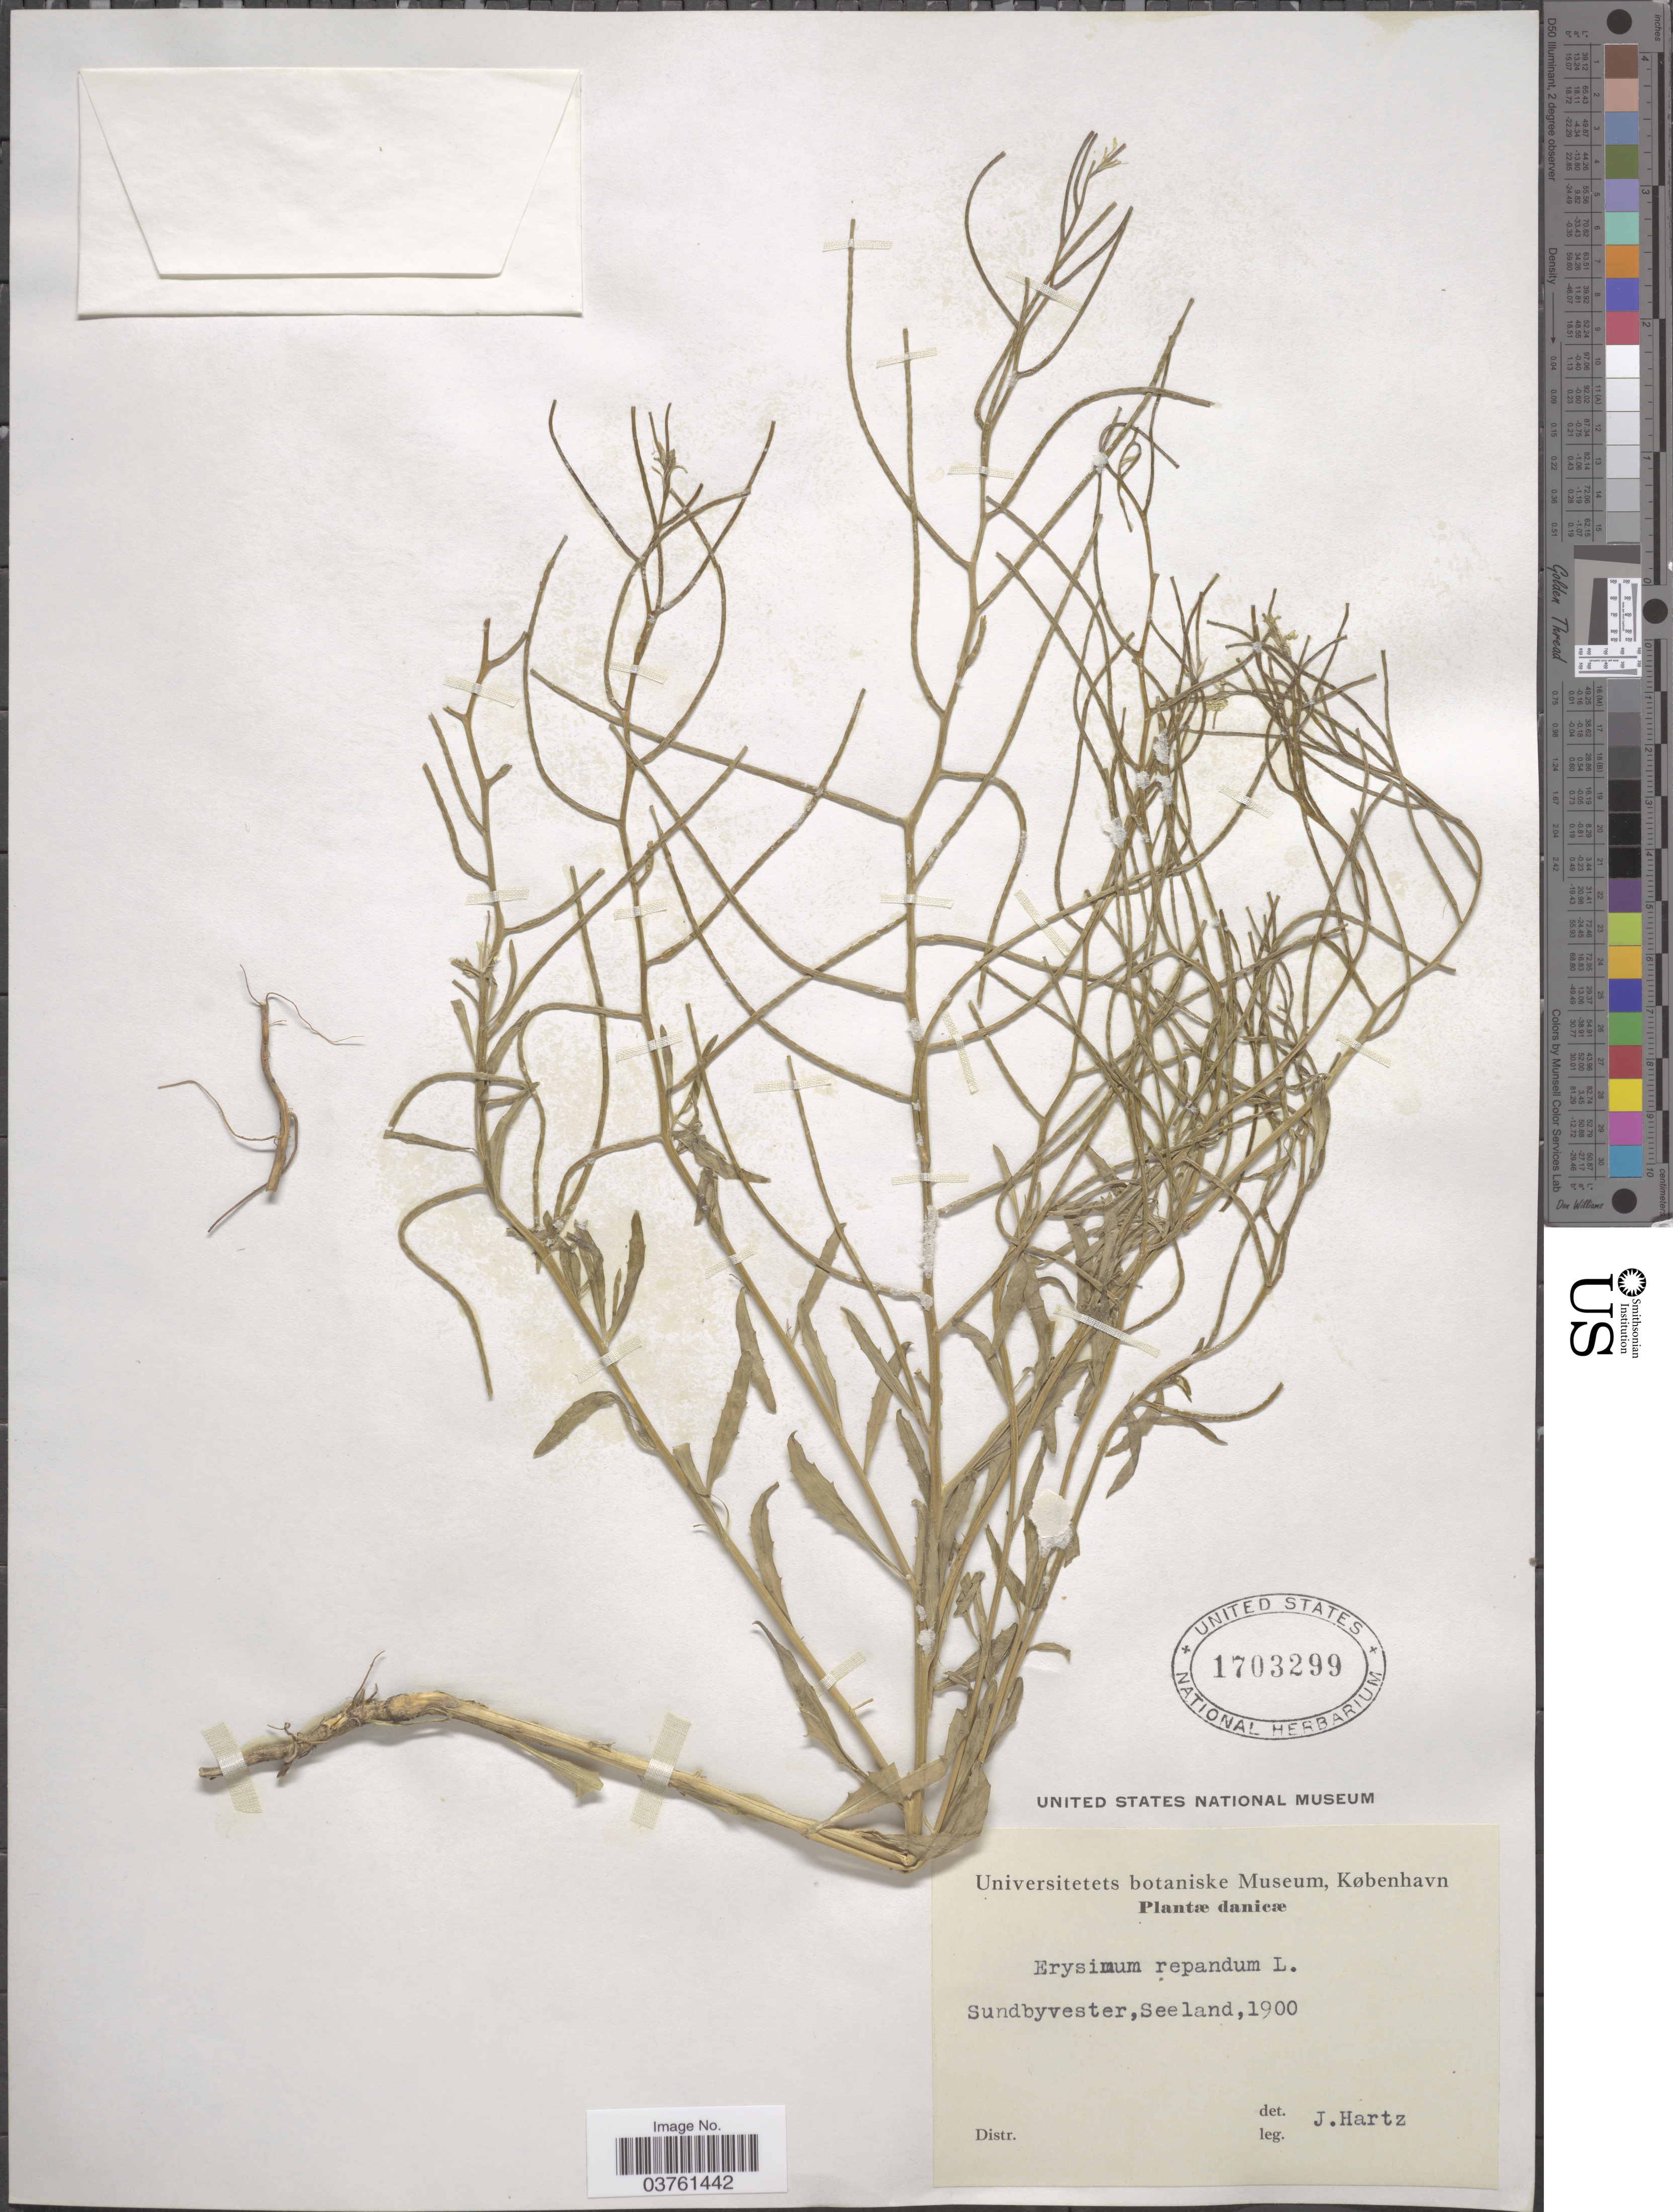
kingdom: Plantae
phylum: Tracheophyta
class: Magnoliopsida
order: Brassicales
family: Brassicaceae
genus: Erysimum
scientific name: Erysimum repandum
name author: L.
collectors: J. Hartz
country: Denmark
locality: Danicae. Sundbyvester, Seeland.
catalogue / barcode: US 1703299